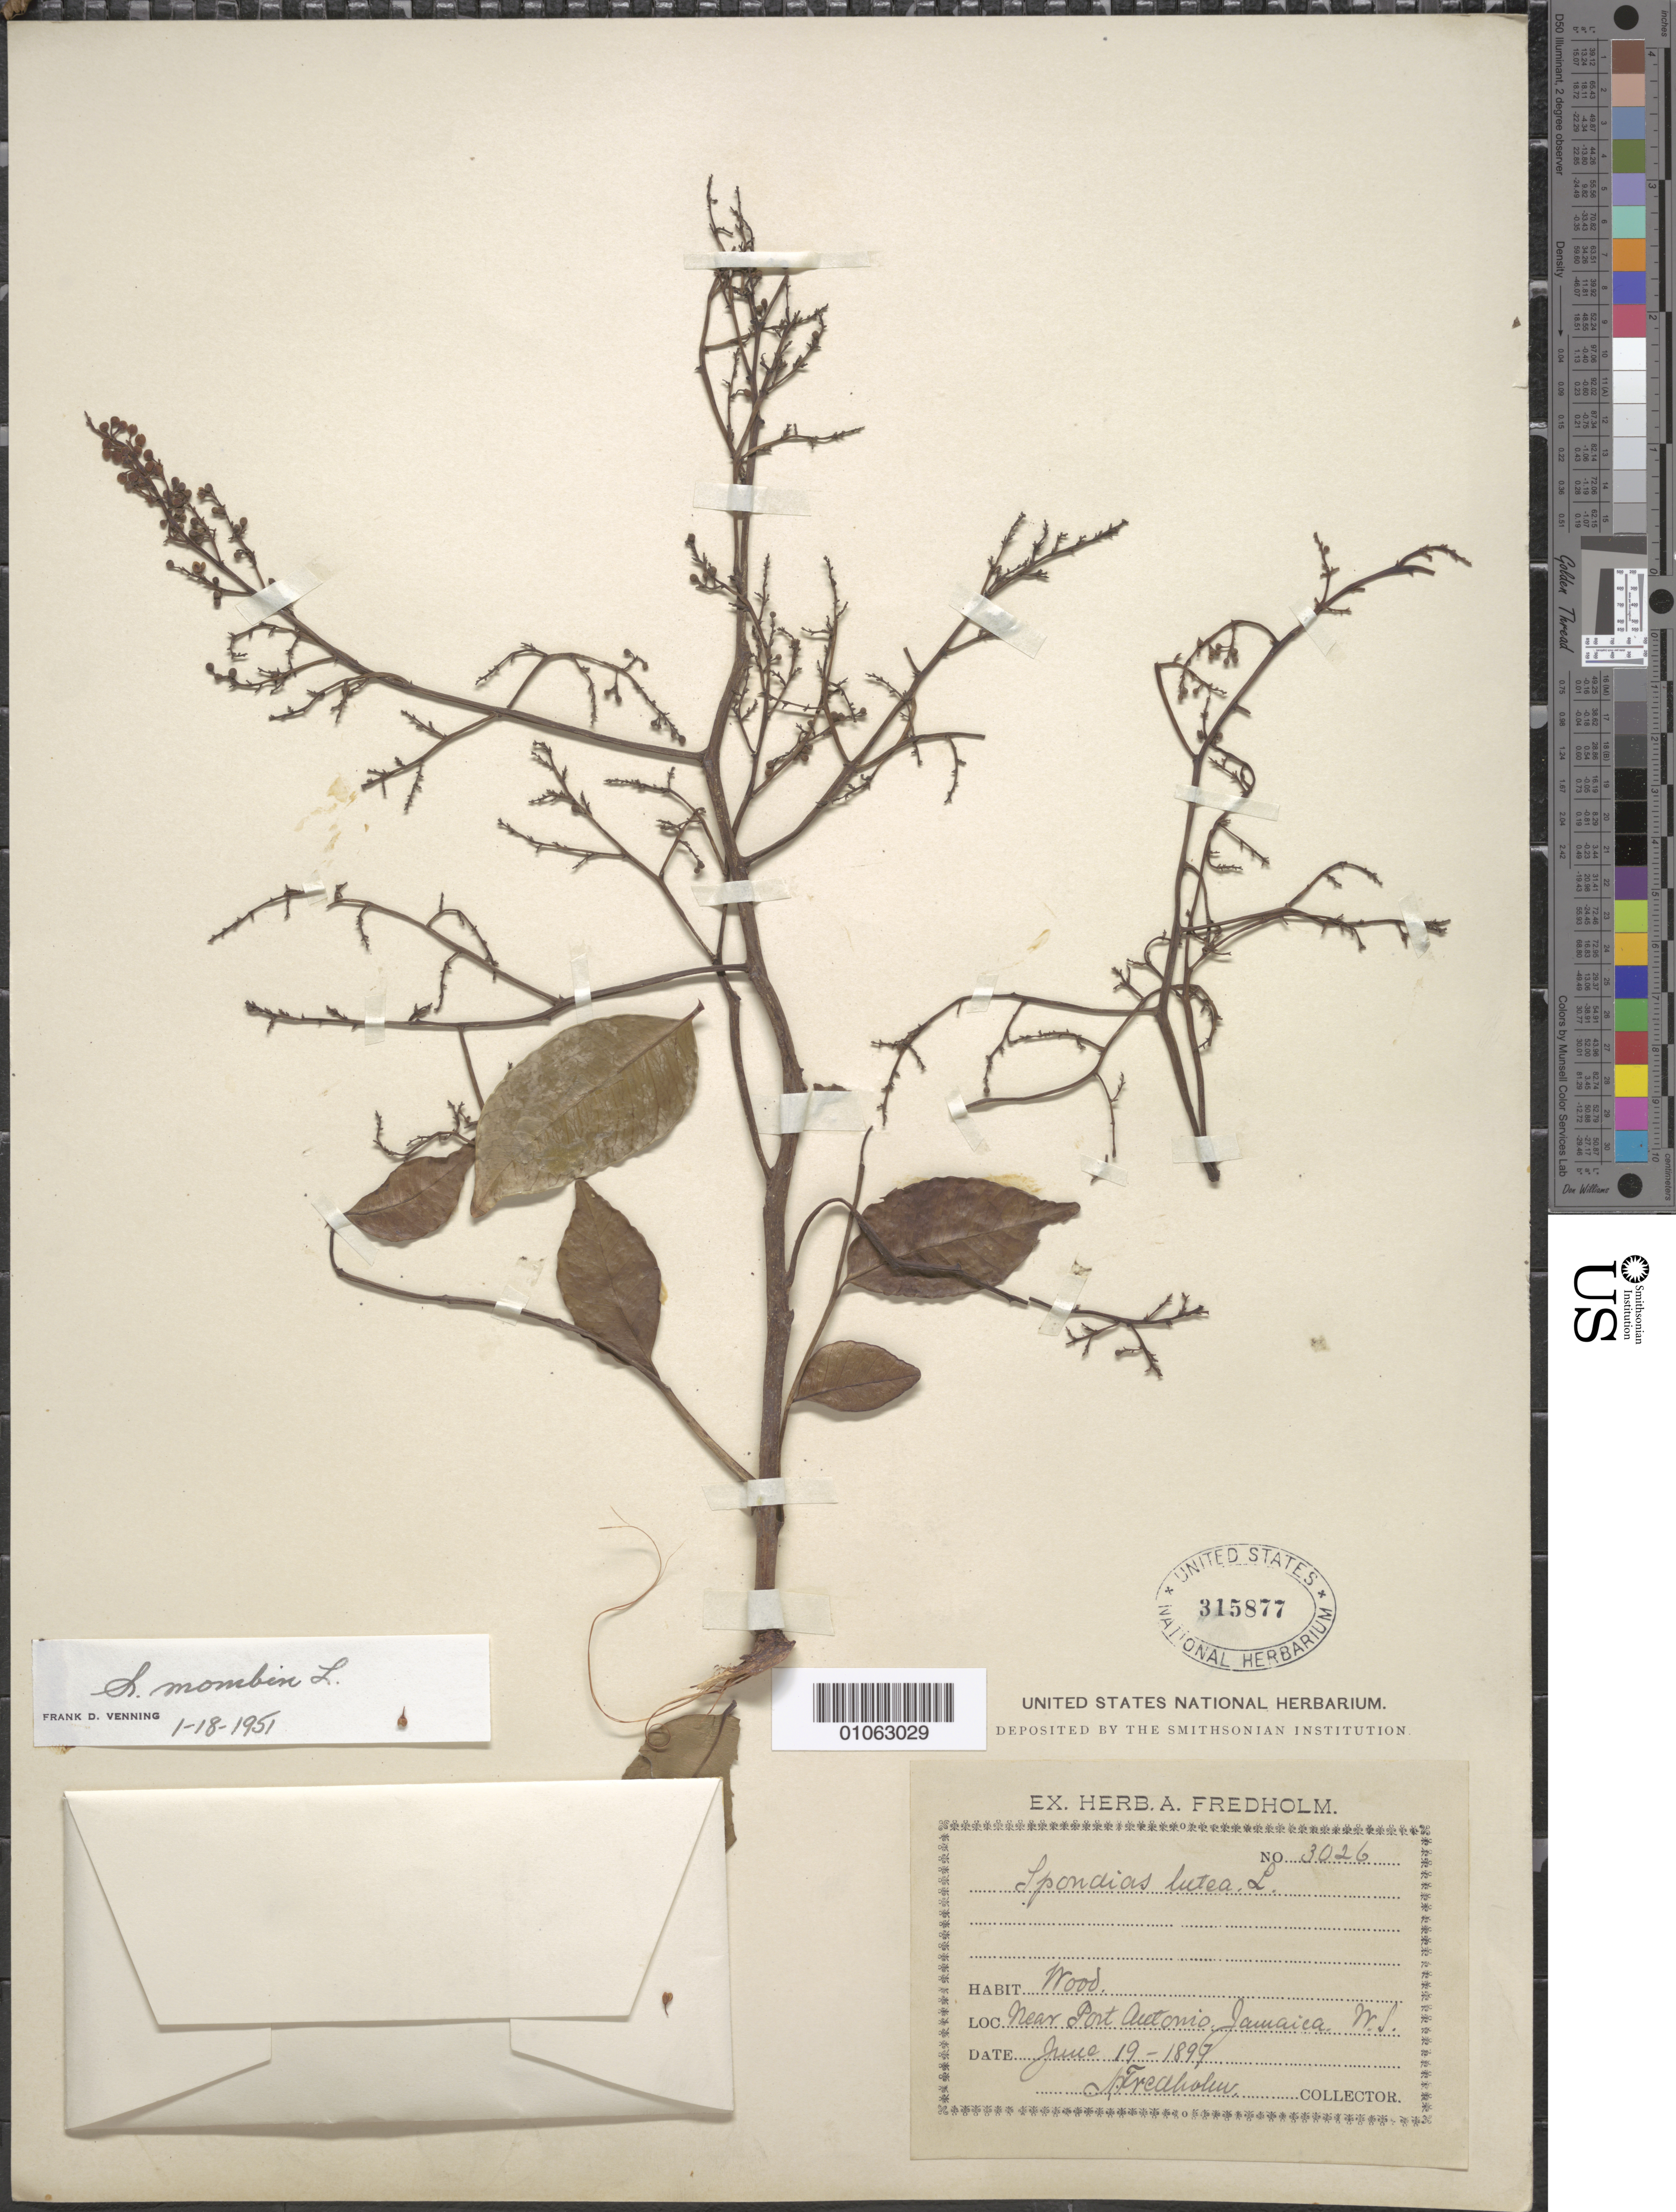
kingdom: Plantae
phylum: Tracheophyta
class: Magnoliopsida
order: Sapindales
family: Anacardiaceae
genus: Spondias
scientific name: Spondias mombin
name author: L.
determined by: Mitchell, J. D.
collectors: A. Fredholm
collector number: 3026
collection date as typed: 19 Jun 1899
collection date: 1899-06-19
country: Jamaica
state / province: Portland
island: Jamaica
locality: Near Port Antonio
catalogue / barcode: US 315877